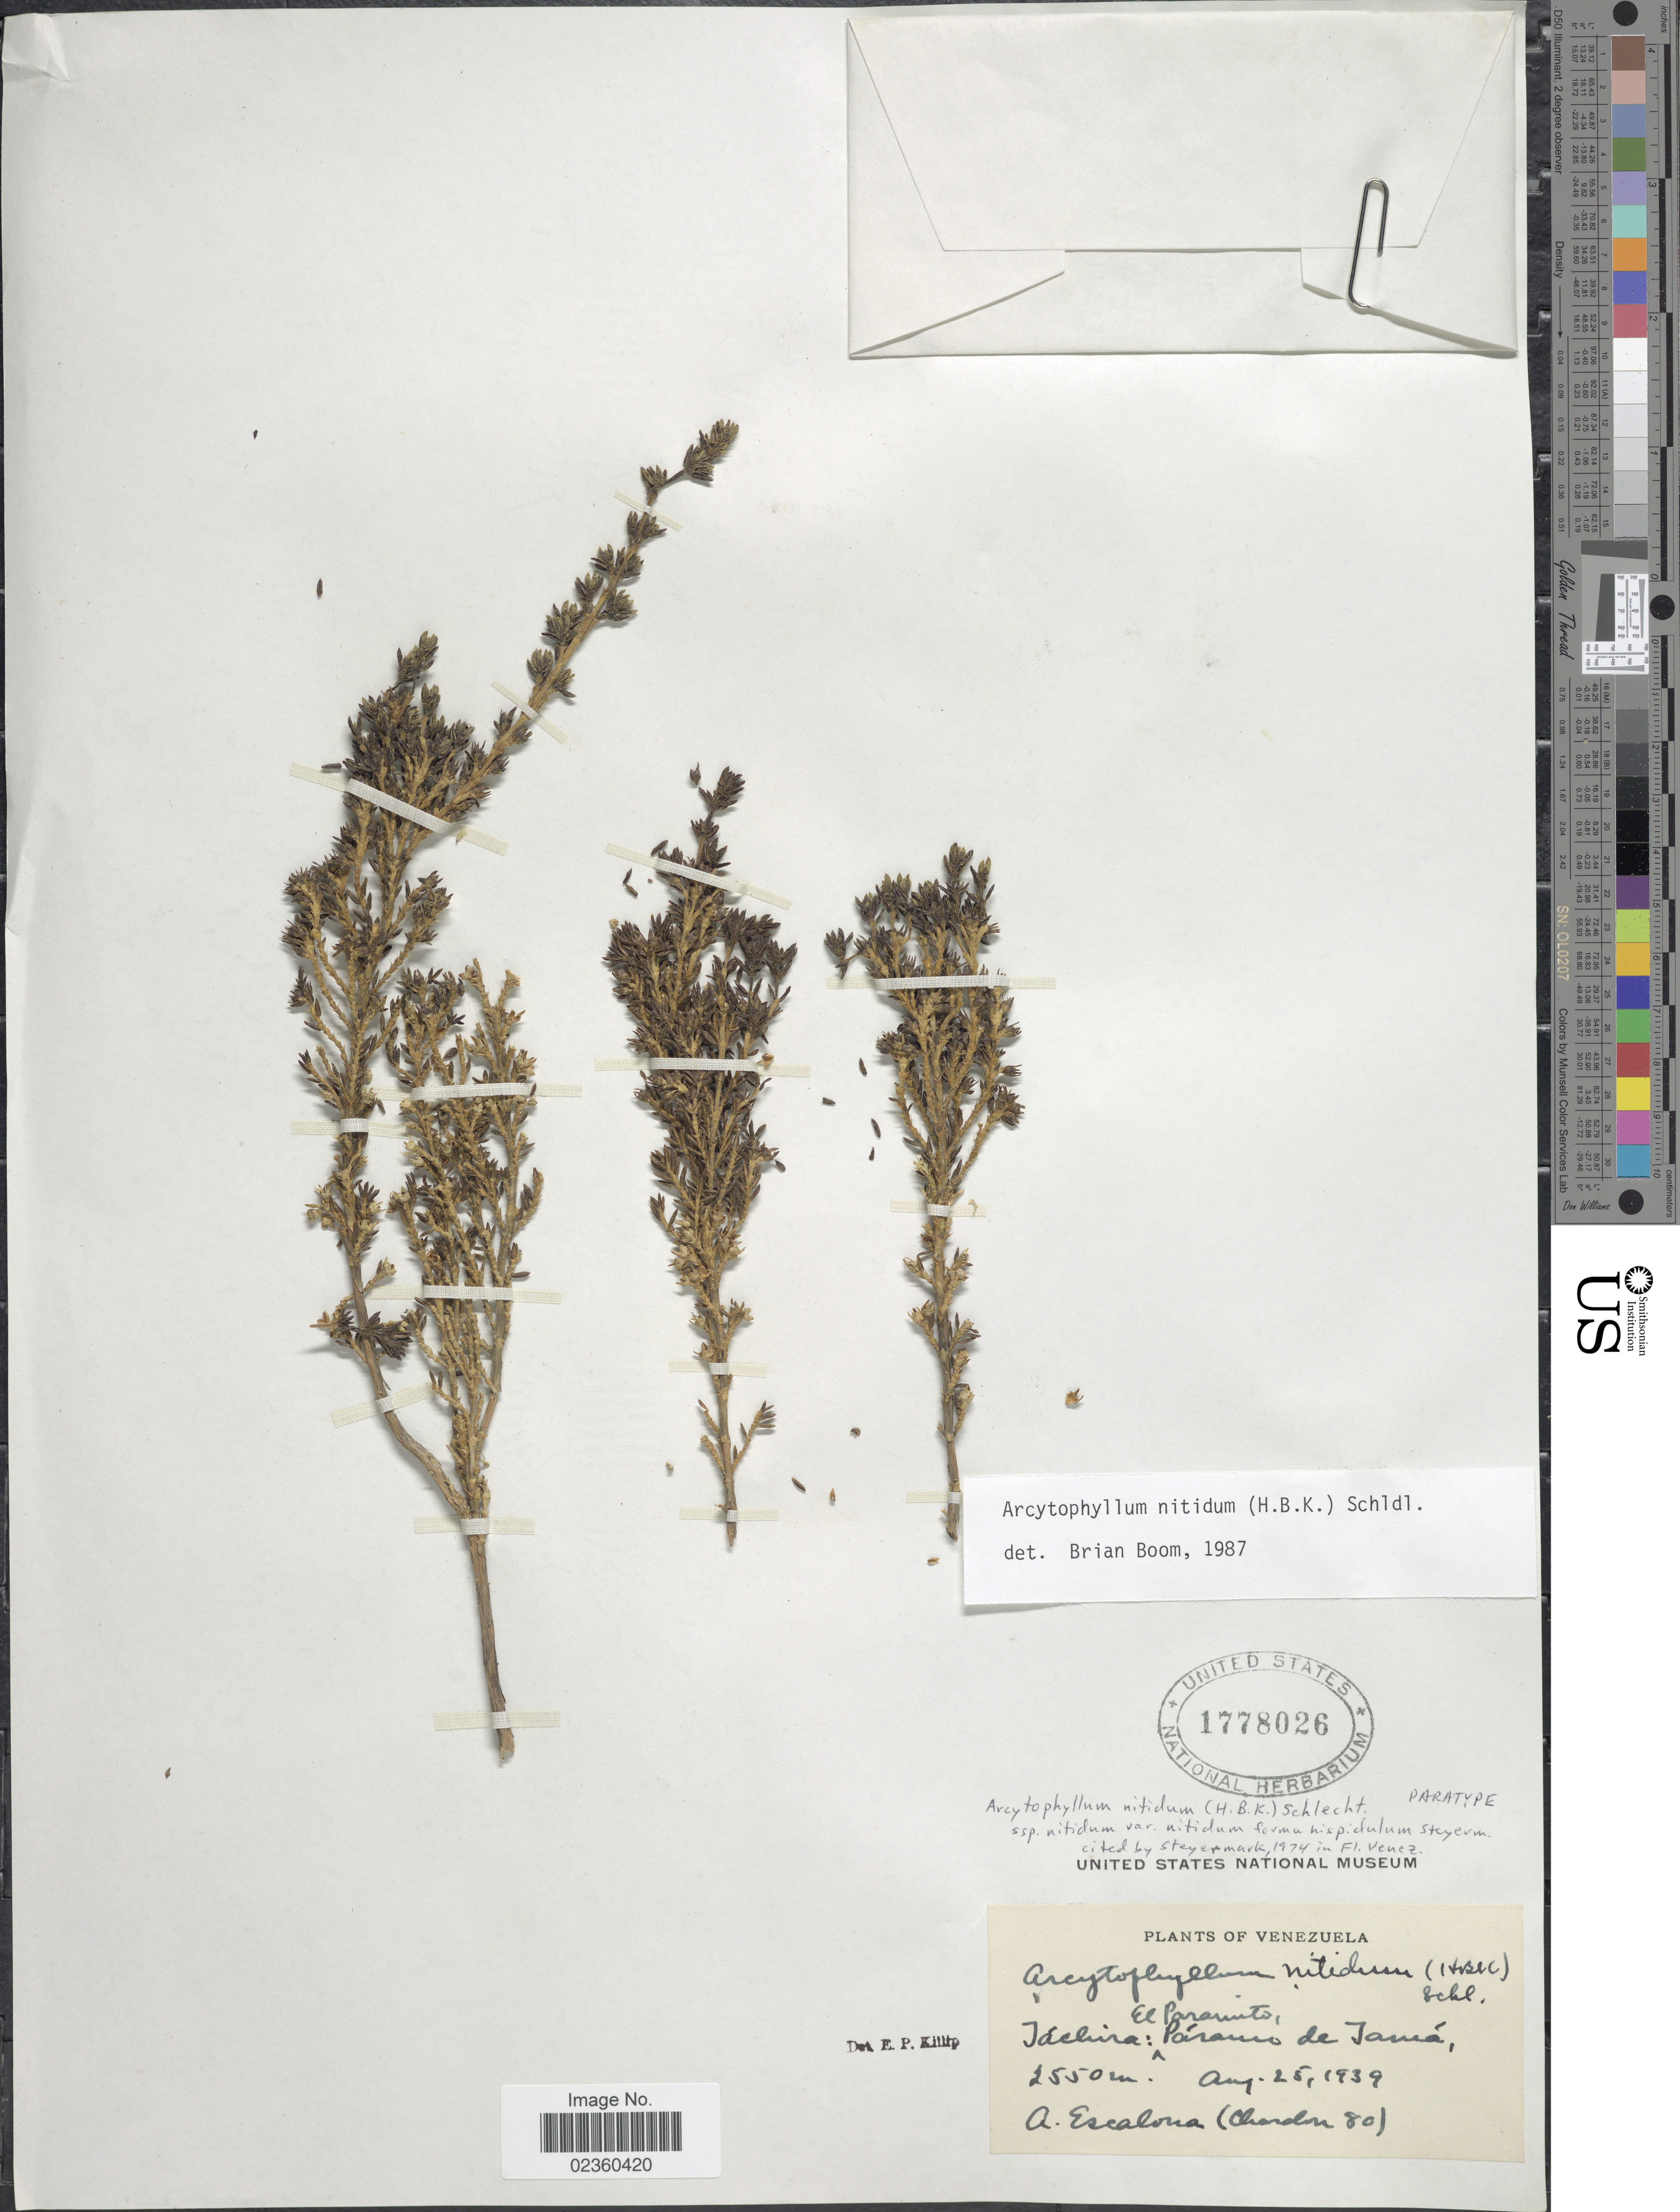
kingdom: Plantae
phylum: Tracheophyta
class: Magnoliopsida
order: Gentianales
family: Rubiaceae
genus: Arcytophyllum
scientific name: Arcytophyllum nitidum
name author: (Kunth) Schltdl.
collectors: A. Escalona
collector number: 80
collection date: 1939-08-25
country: Venezuela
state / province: Tachira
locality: El Paramito, Páramo d Jamá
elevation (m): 2550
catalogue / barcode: US 1778026